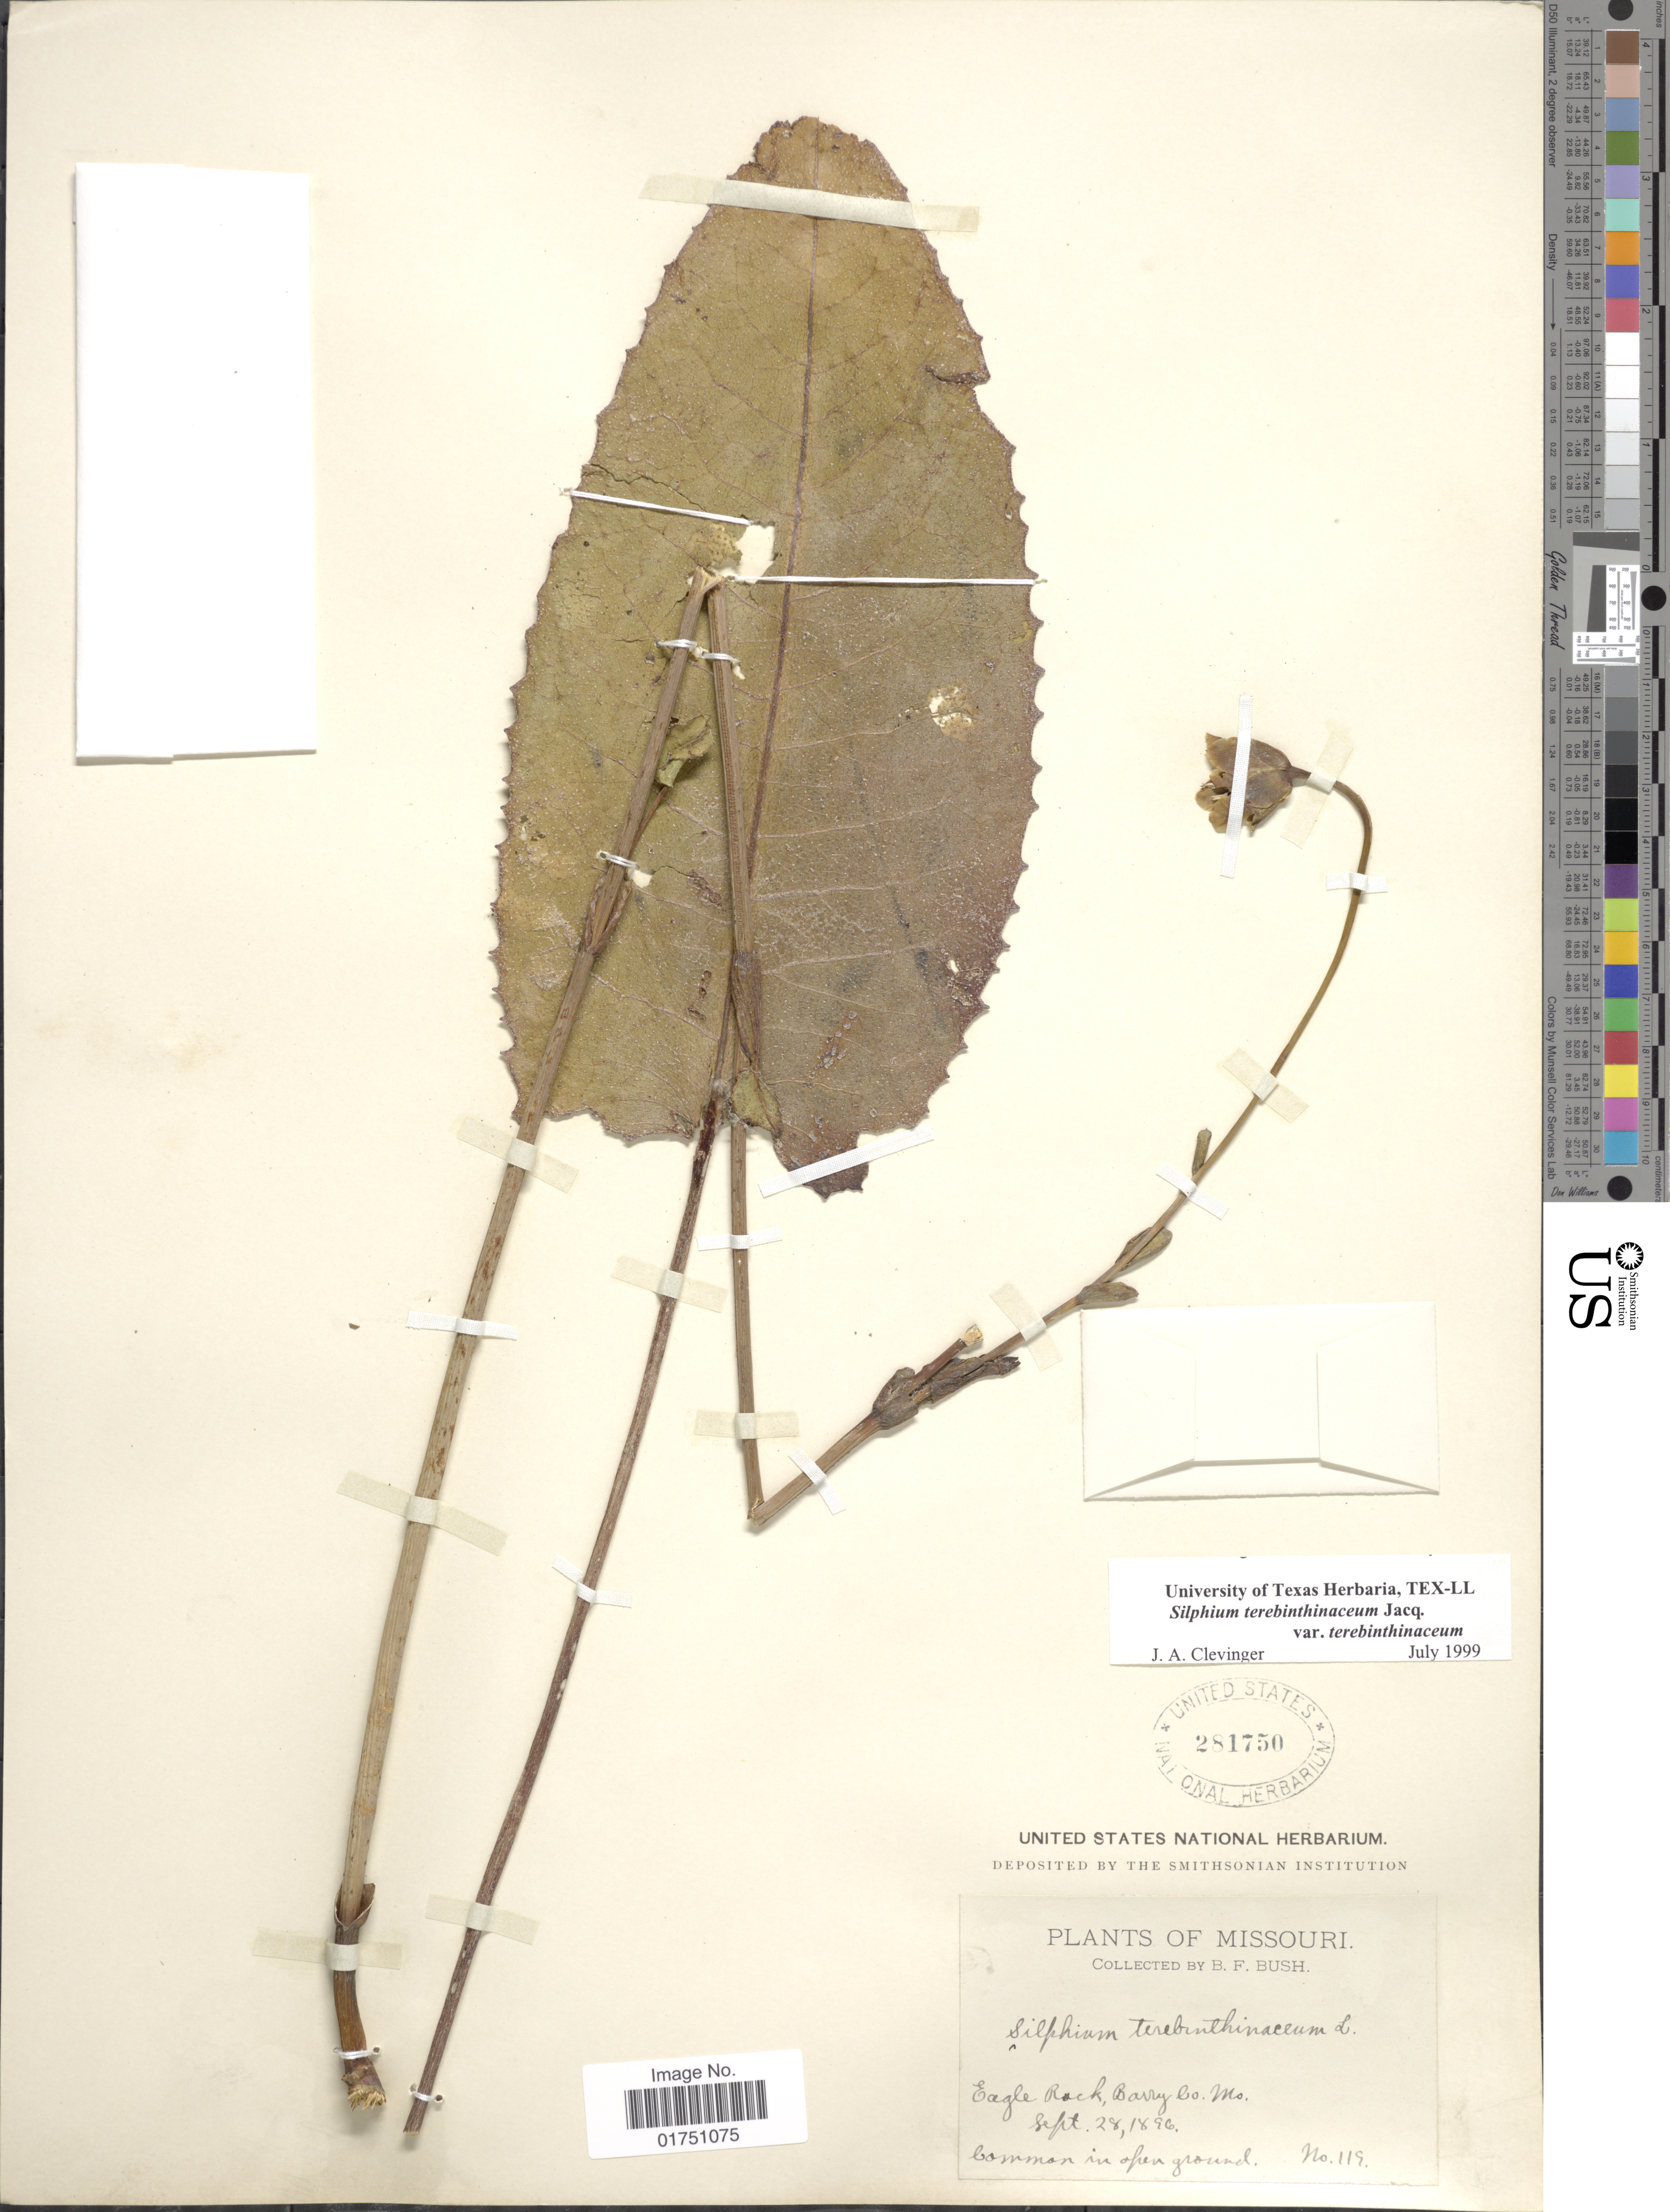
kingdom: Plantae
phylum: Tracheophyta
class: Magnoliopsida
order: Asterales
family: Asteraceae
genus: Silphium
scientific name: Silphium terebinthinaceum var. terebinthinaceum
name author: Jacq.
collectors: B. F. Bush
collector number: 119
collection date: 1896-09-28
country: United States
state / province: Missouri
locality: Eagle Rock, Barry Co. Mo.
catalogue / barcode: US 281750